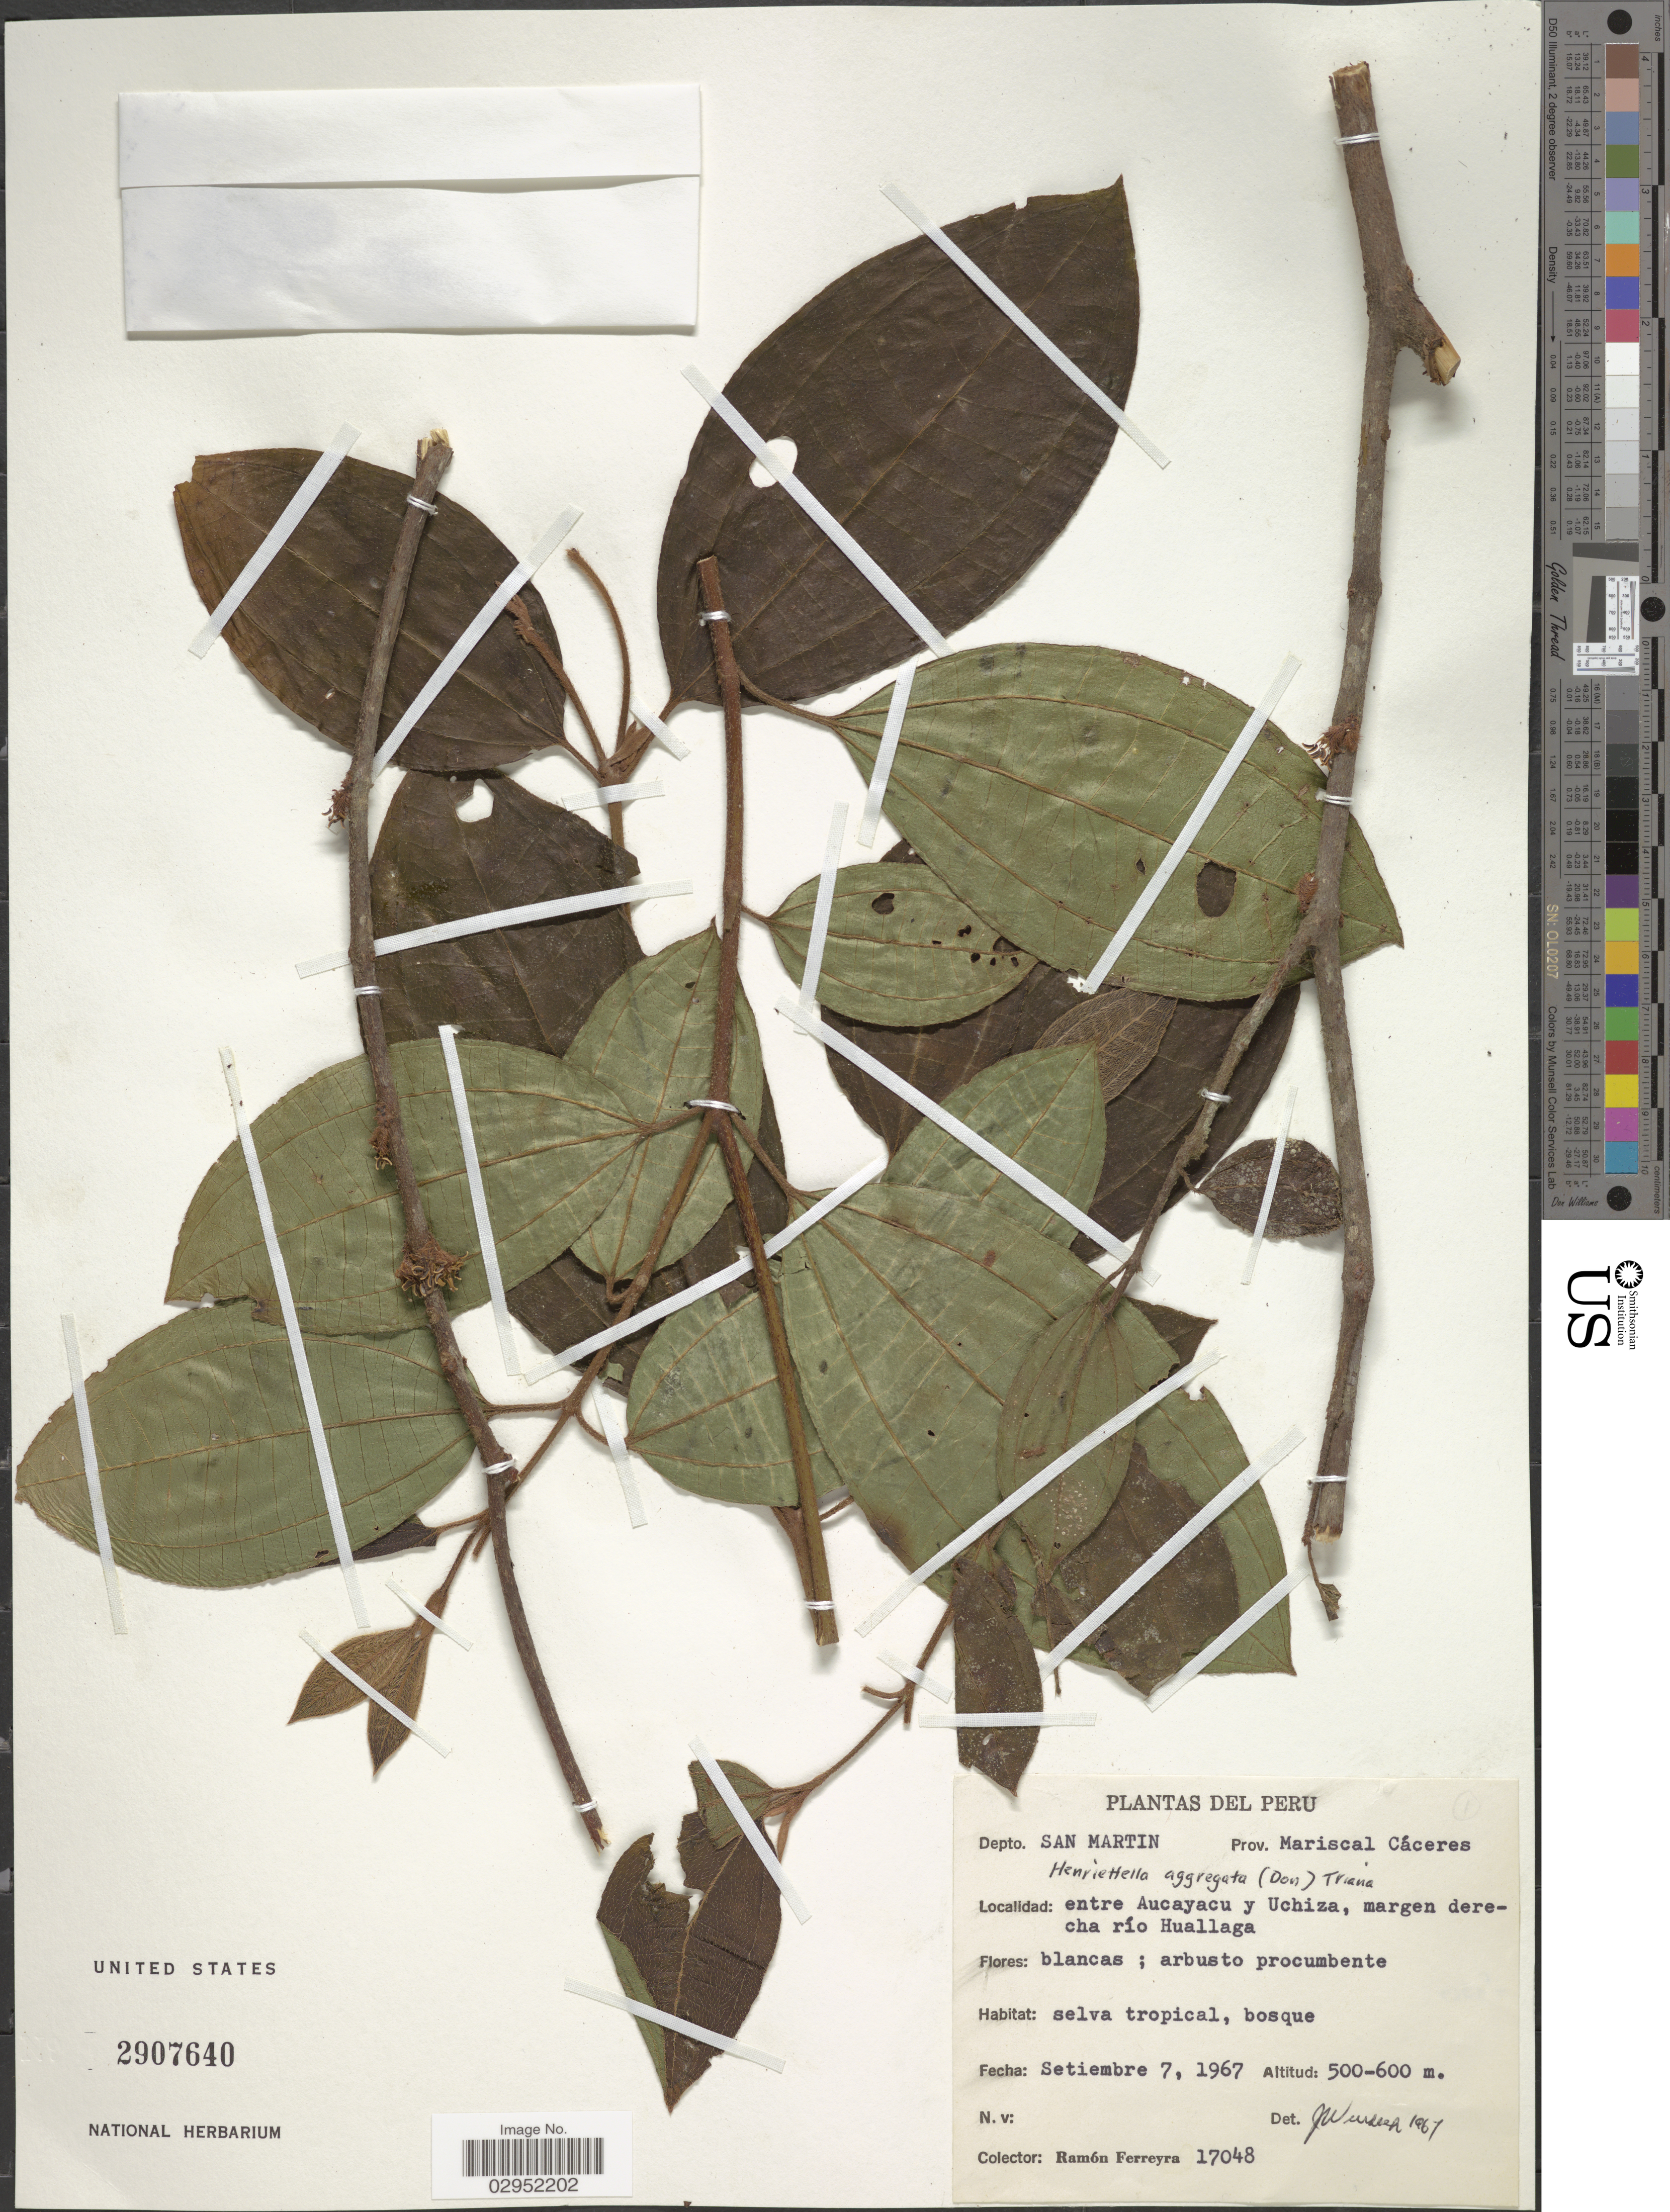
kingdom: Plantae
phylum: Tracheophyta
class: Magnoliopsida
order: Myrtales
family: Melastomataceae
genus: Henriettea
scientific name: Henriettea aggregata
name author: (D. Don) J.F. Macbr.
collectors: R. A. Ferreyra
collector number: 17048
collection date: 1967-09-07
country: Peru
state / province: San Martín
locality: Depto. San Martin. Prov. Mariscal Cáceres. Entre Aucayacu y Uchiza, margen derecha río Huallaga.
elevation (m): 500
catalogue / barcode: US 2907640